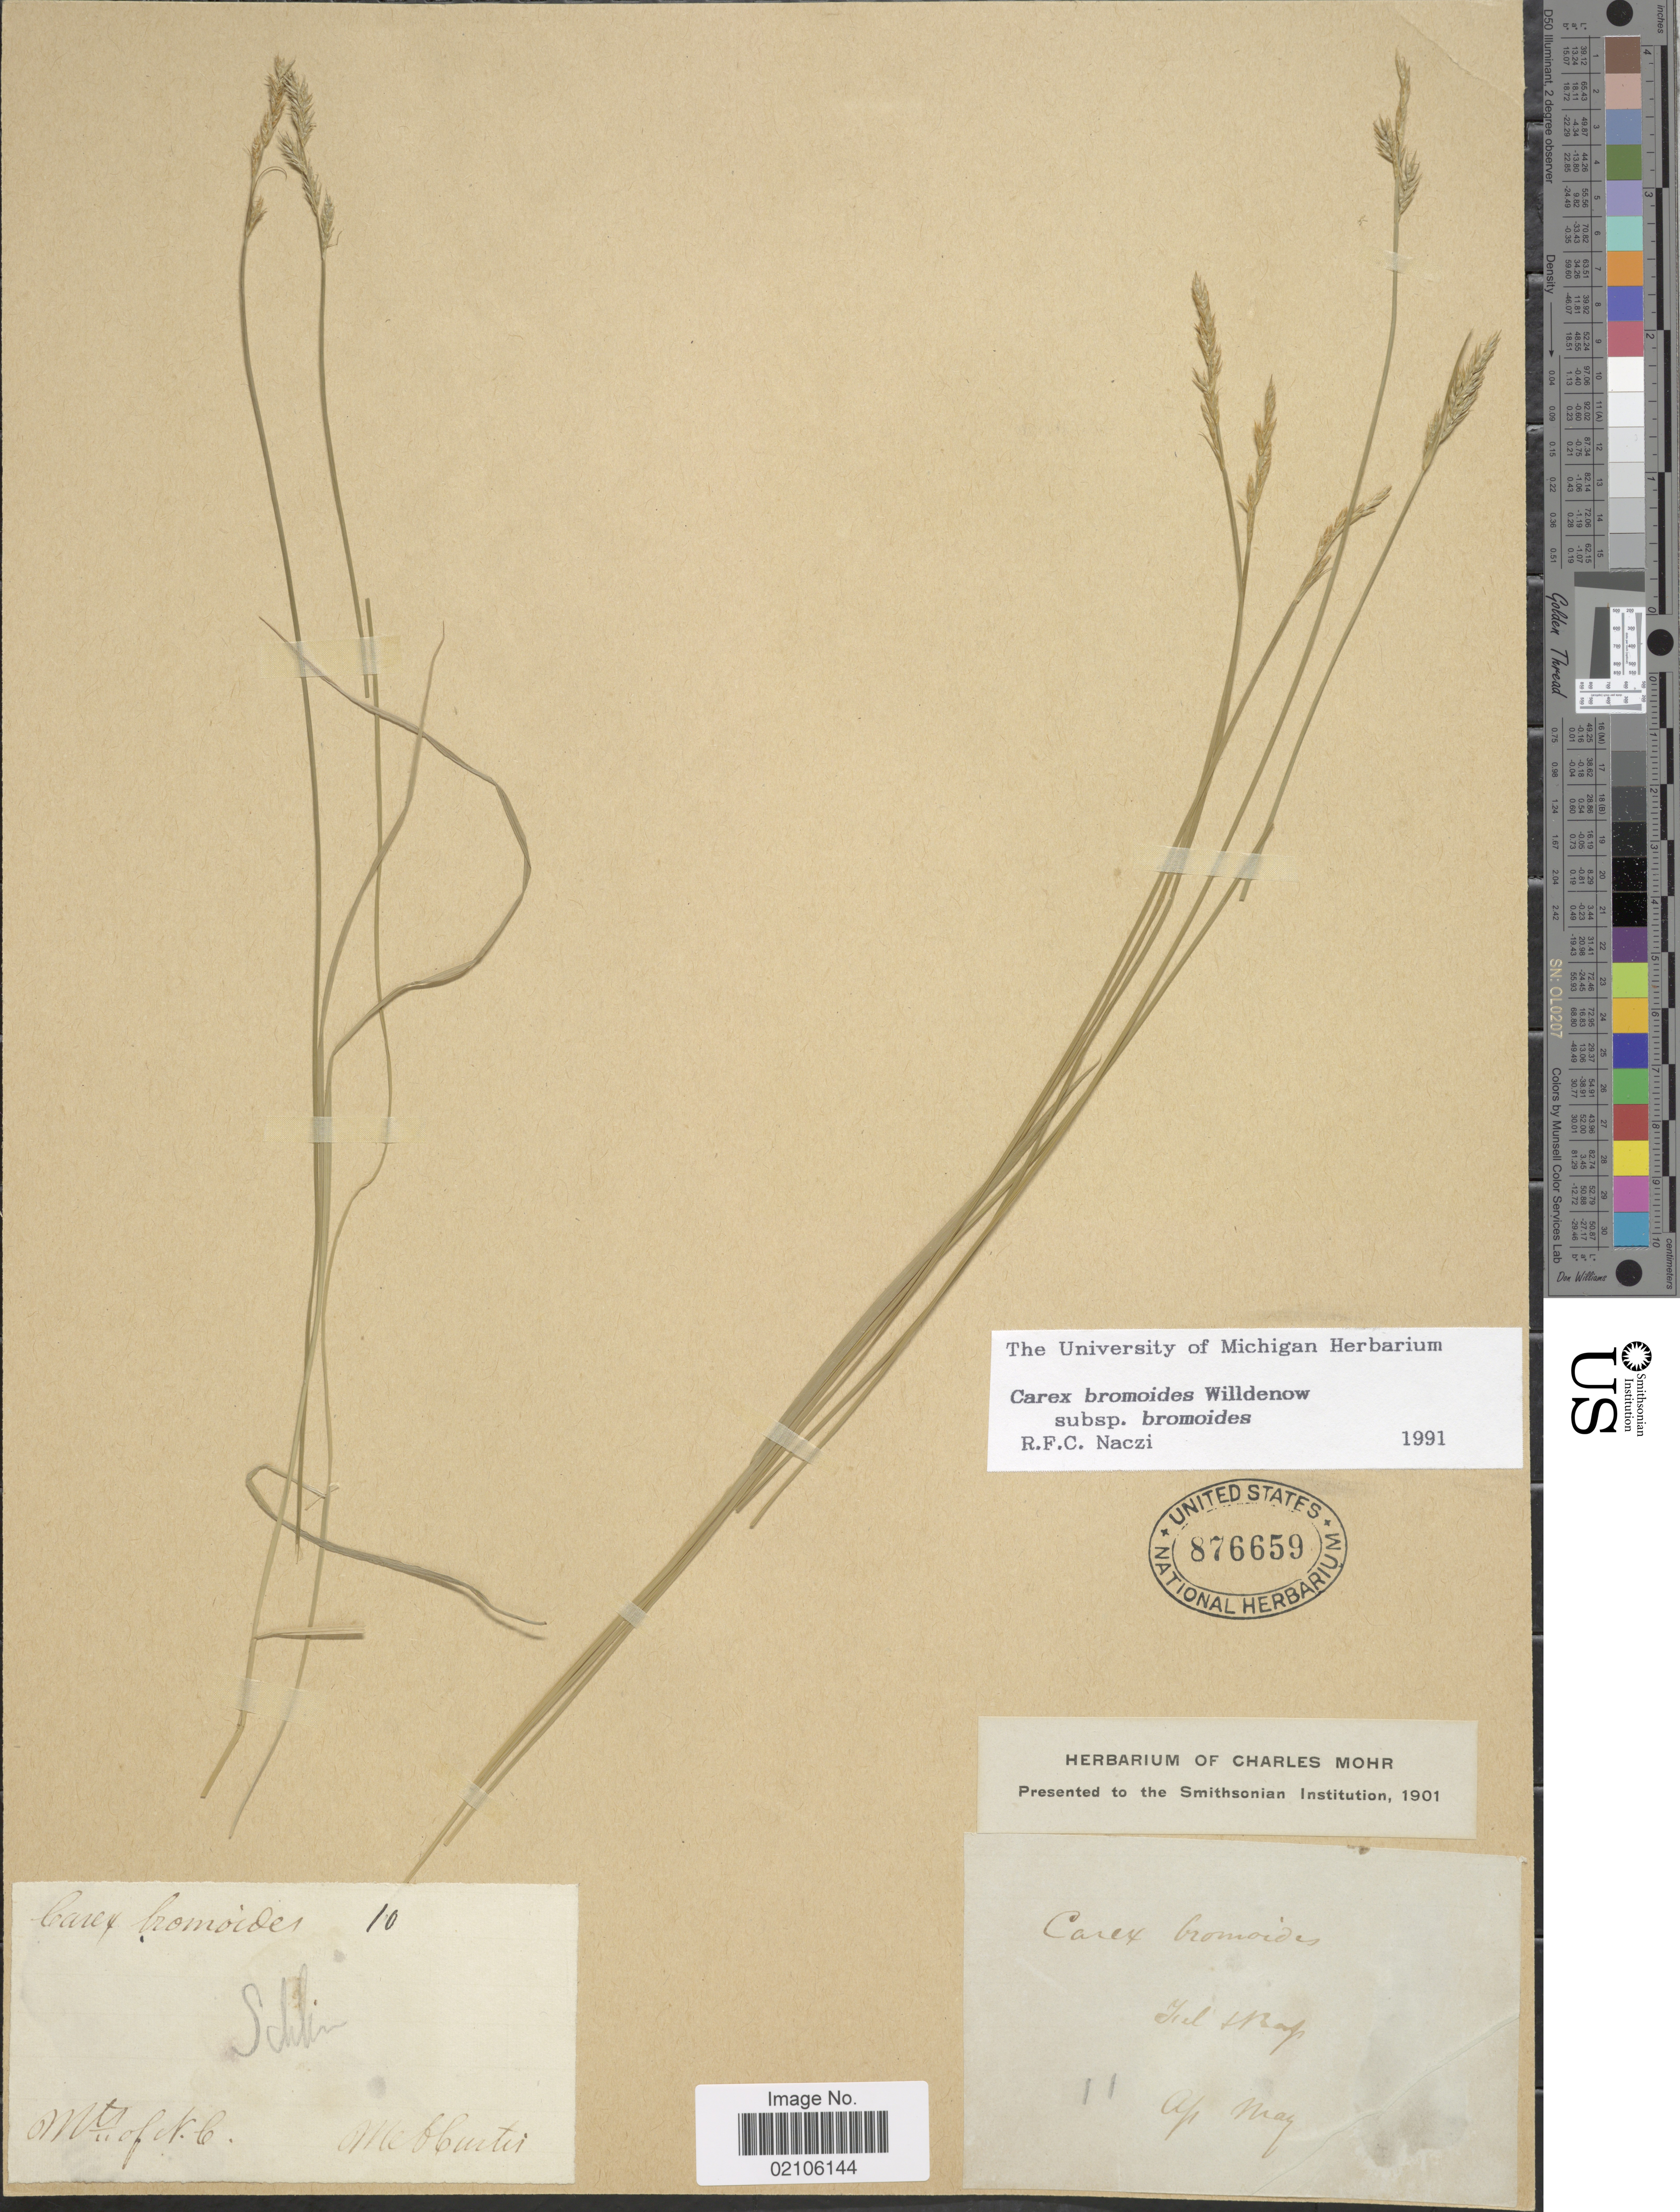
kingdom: Plantae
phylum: Tracheophyta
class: Liliopsida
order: Poales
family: Cyperaceae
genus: Carex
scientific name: Carex bromoides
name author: Willd.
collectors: M. A. Curtis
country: United States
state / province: North Carolina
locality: Mts of N.C.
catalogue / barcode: US 876659